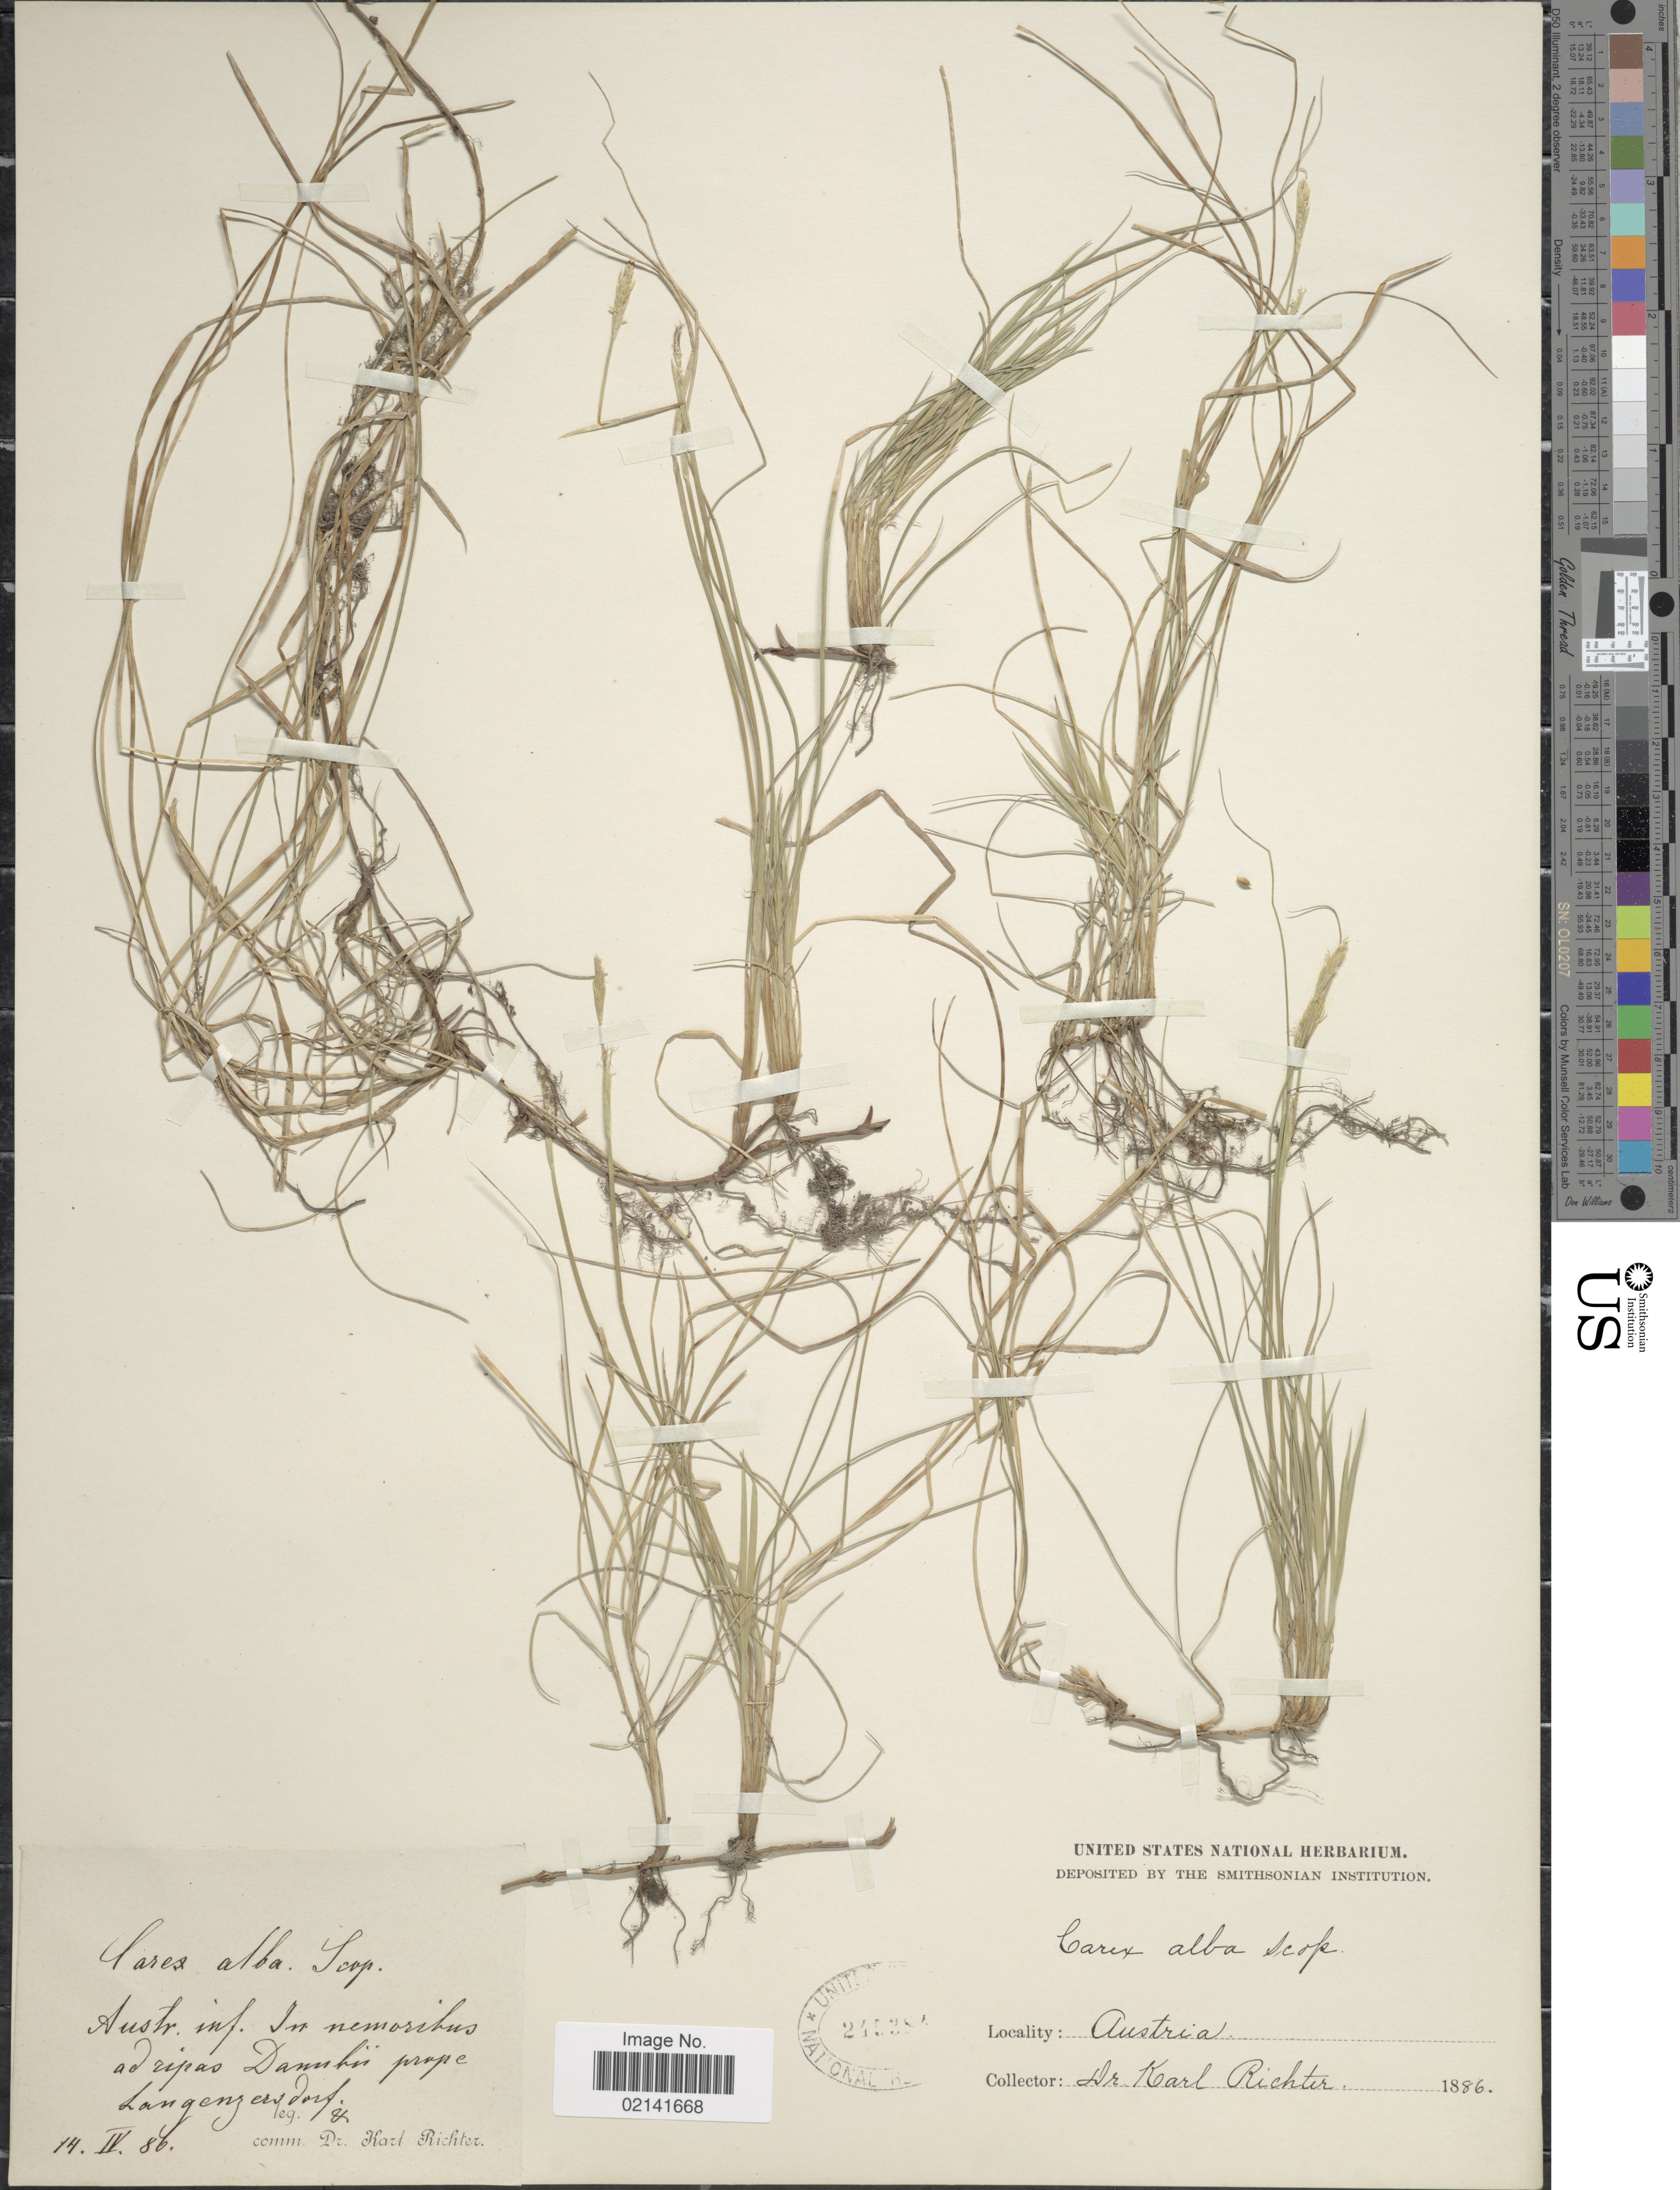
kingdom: Plantae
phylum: Tracheophyta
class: Liliopsida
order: Poales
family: Cyperaceae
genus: Carex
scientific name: Carex alba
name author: Scop.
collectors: K. Richter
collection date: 1886-04-14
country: Austria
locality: Austr. inf. in nemoribus ad ripas Danshi prope Langenrsdorf [interpreted]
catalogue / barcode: US 245384